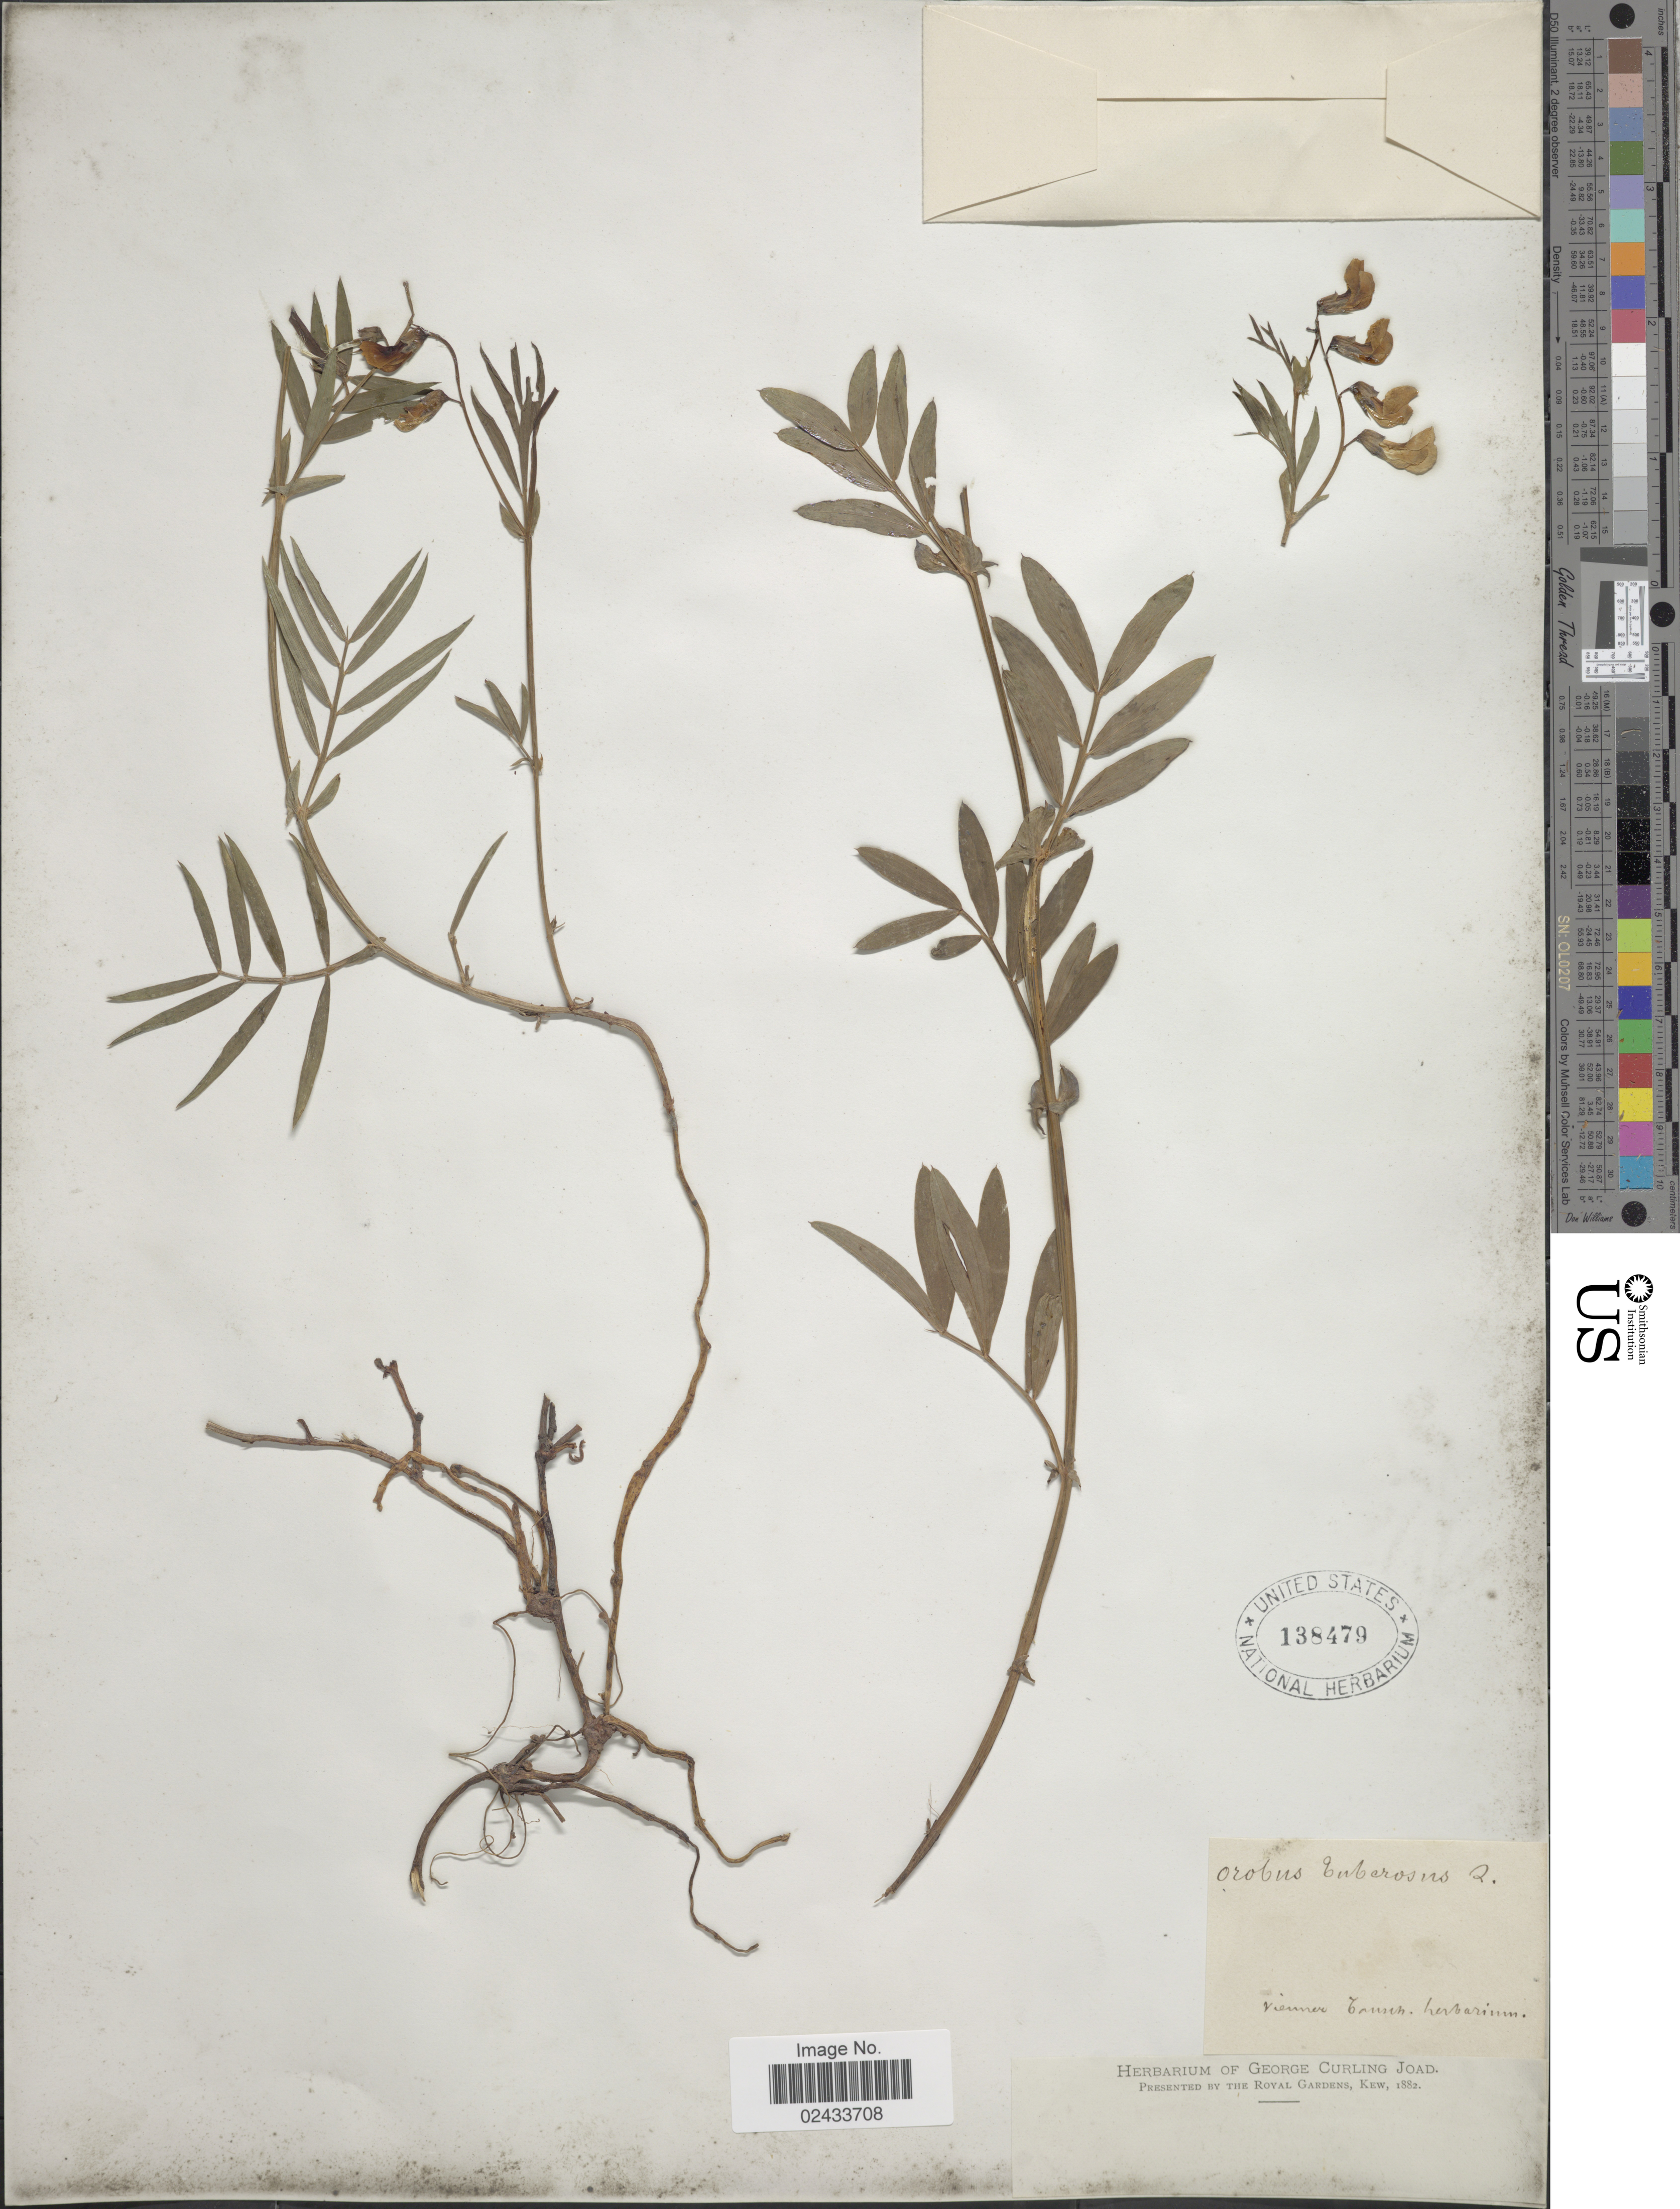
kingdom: Plantae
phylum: Tracheophyta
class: Magnoliopsida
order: Fabales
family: Fabaceae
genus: Lathyrus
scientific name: Lathyrus tuberosus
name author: L.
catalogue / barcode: US 138479